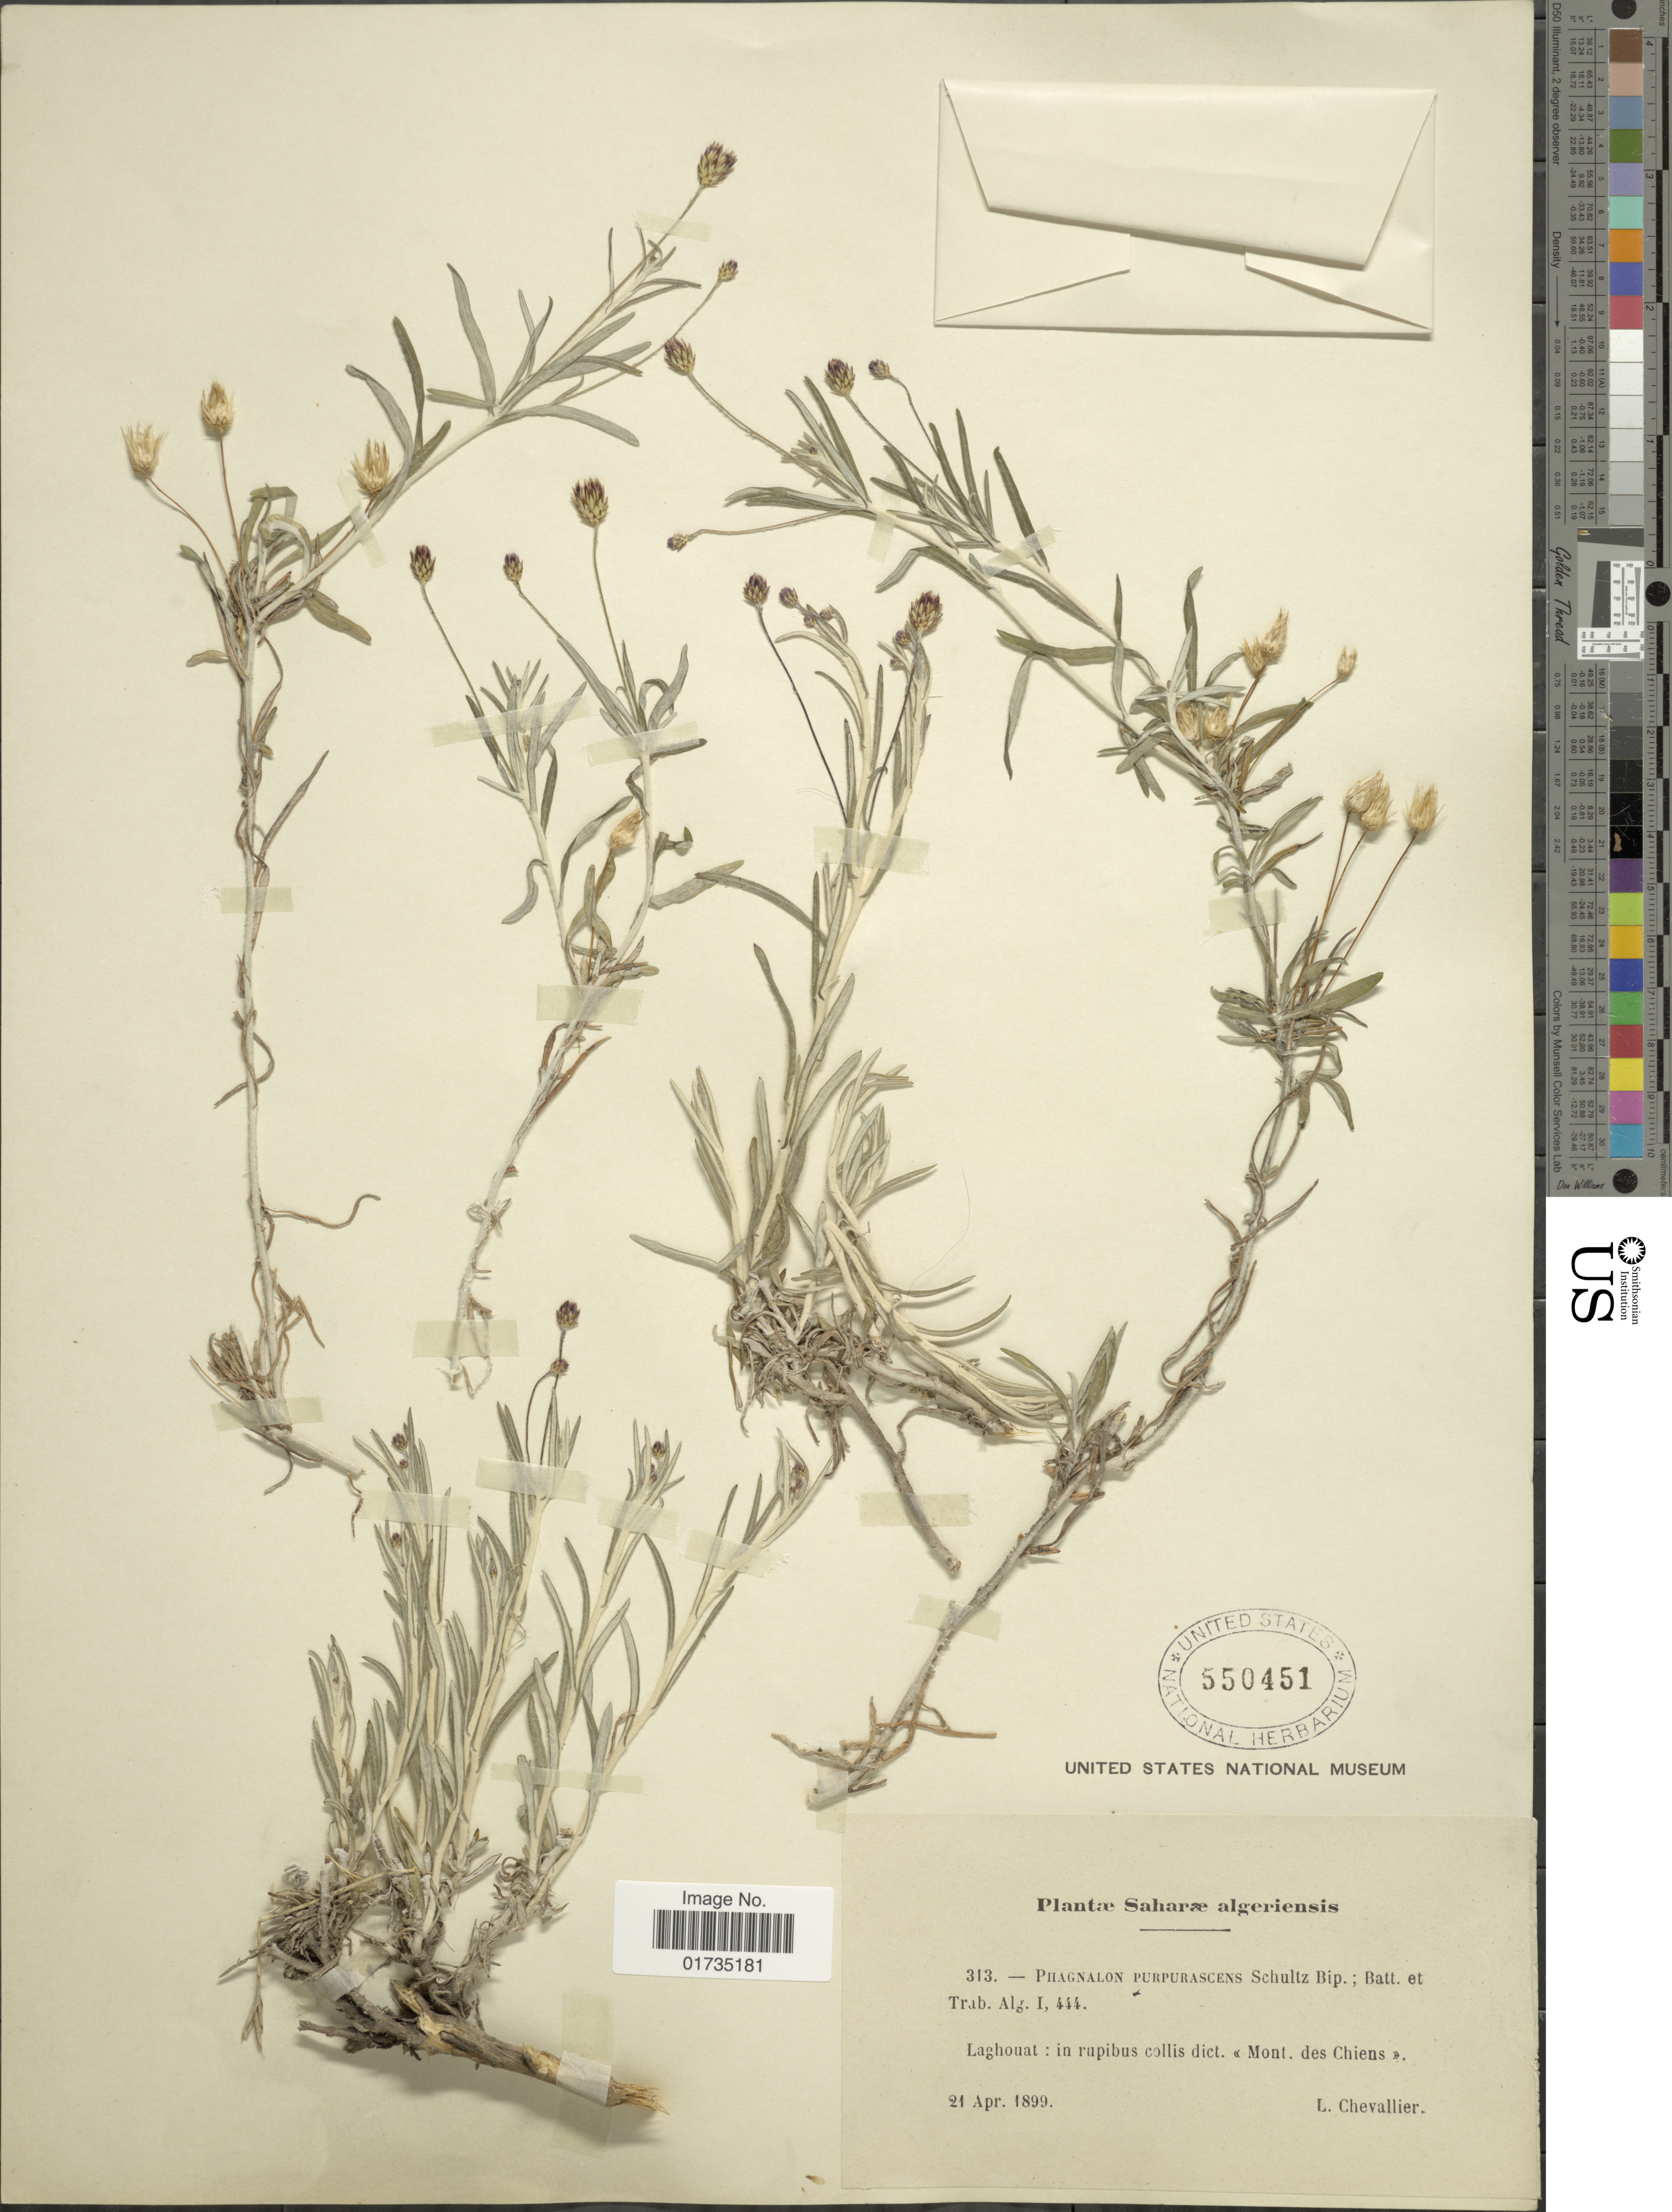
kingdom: Plantae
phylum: Tracheophyta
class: Magnoliopsida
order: Asterales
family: Asteraceae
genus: Phagnalon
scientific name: Phagnalon purpurascens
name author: Sch. Bip.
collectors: L. Chevallier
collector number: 313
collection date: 1899-04-21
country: Algeria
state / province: Laghouat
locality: Laghouat: in rupibus collis dict. Mont. des Chiens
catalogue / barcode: US 550451